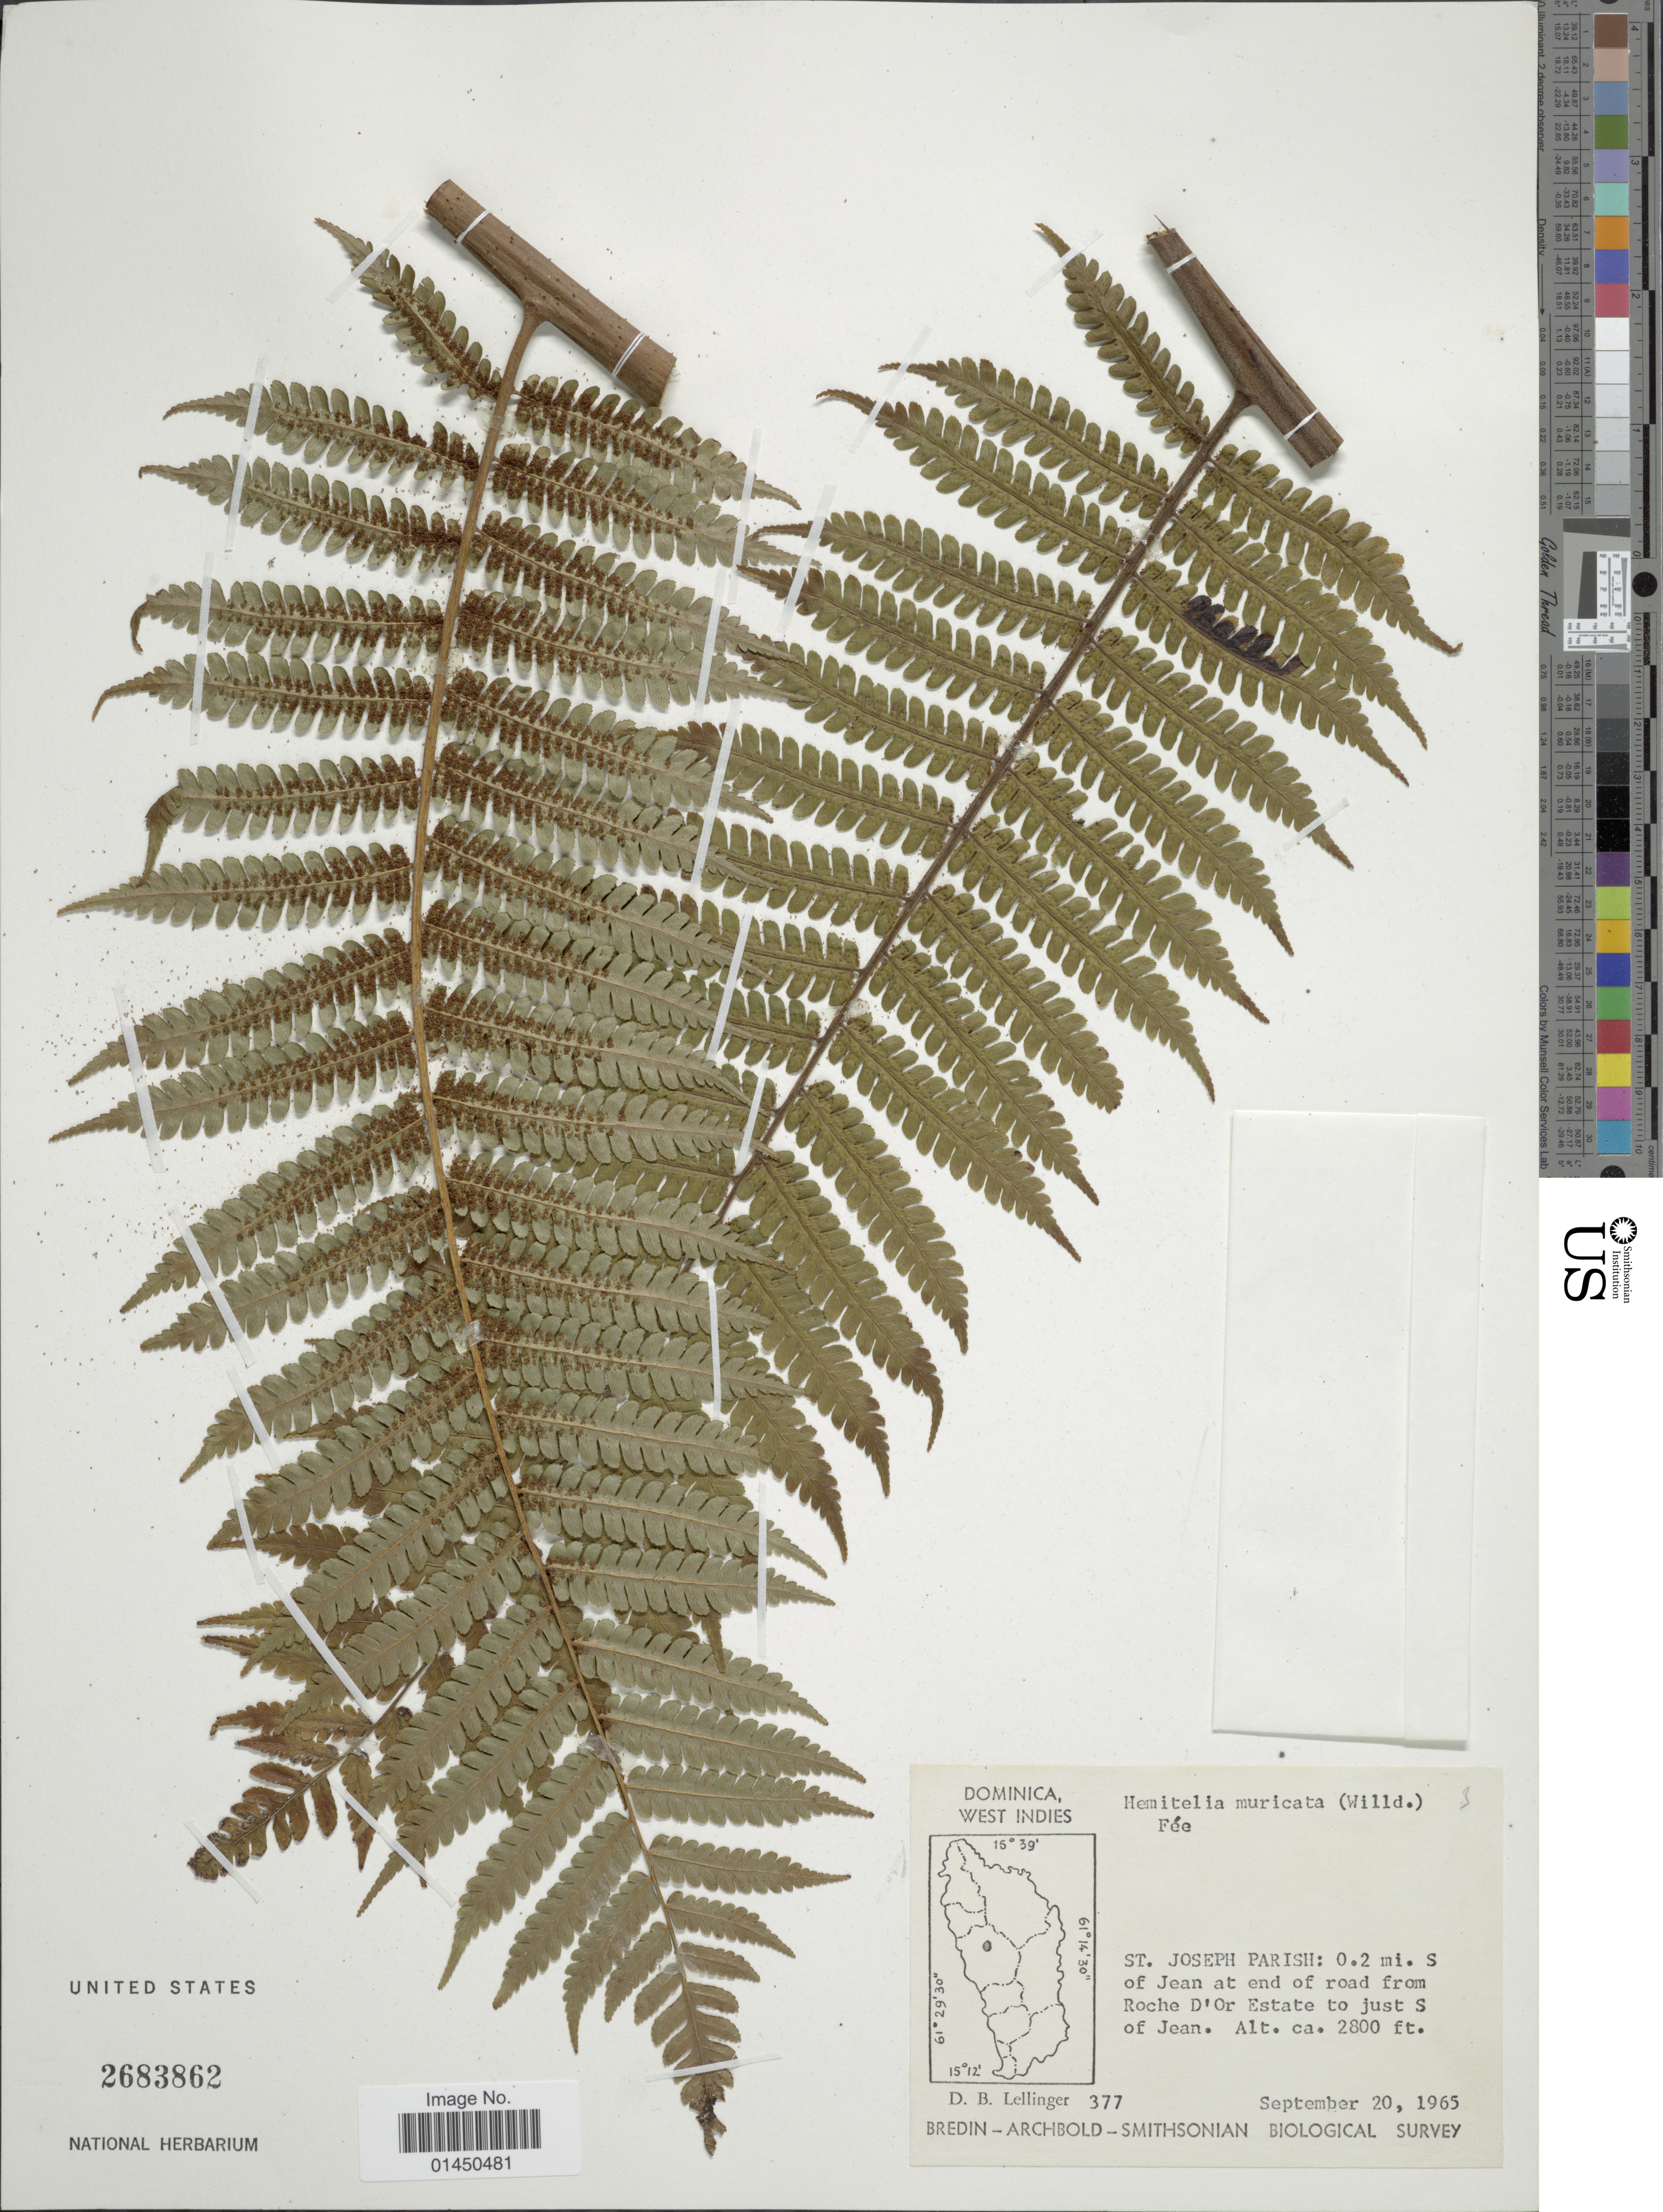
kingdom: Plantae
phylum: Tracheophyta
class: Polypodiopsida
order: Cyatheales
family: Cyatheaceae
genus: Cyathea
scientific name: Cyathea muricata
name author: (Willd.) Fée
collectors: D. B. Lellinger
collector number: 377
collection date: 1965-09-20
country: Dominica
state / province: St. Joseph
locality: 0.2 mi. S of Jean at end of road from Roche D'Or Estate to just S of Jean.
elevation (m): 853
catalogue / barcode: US 2683862